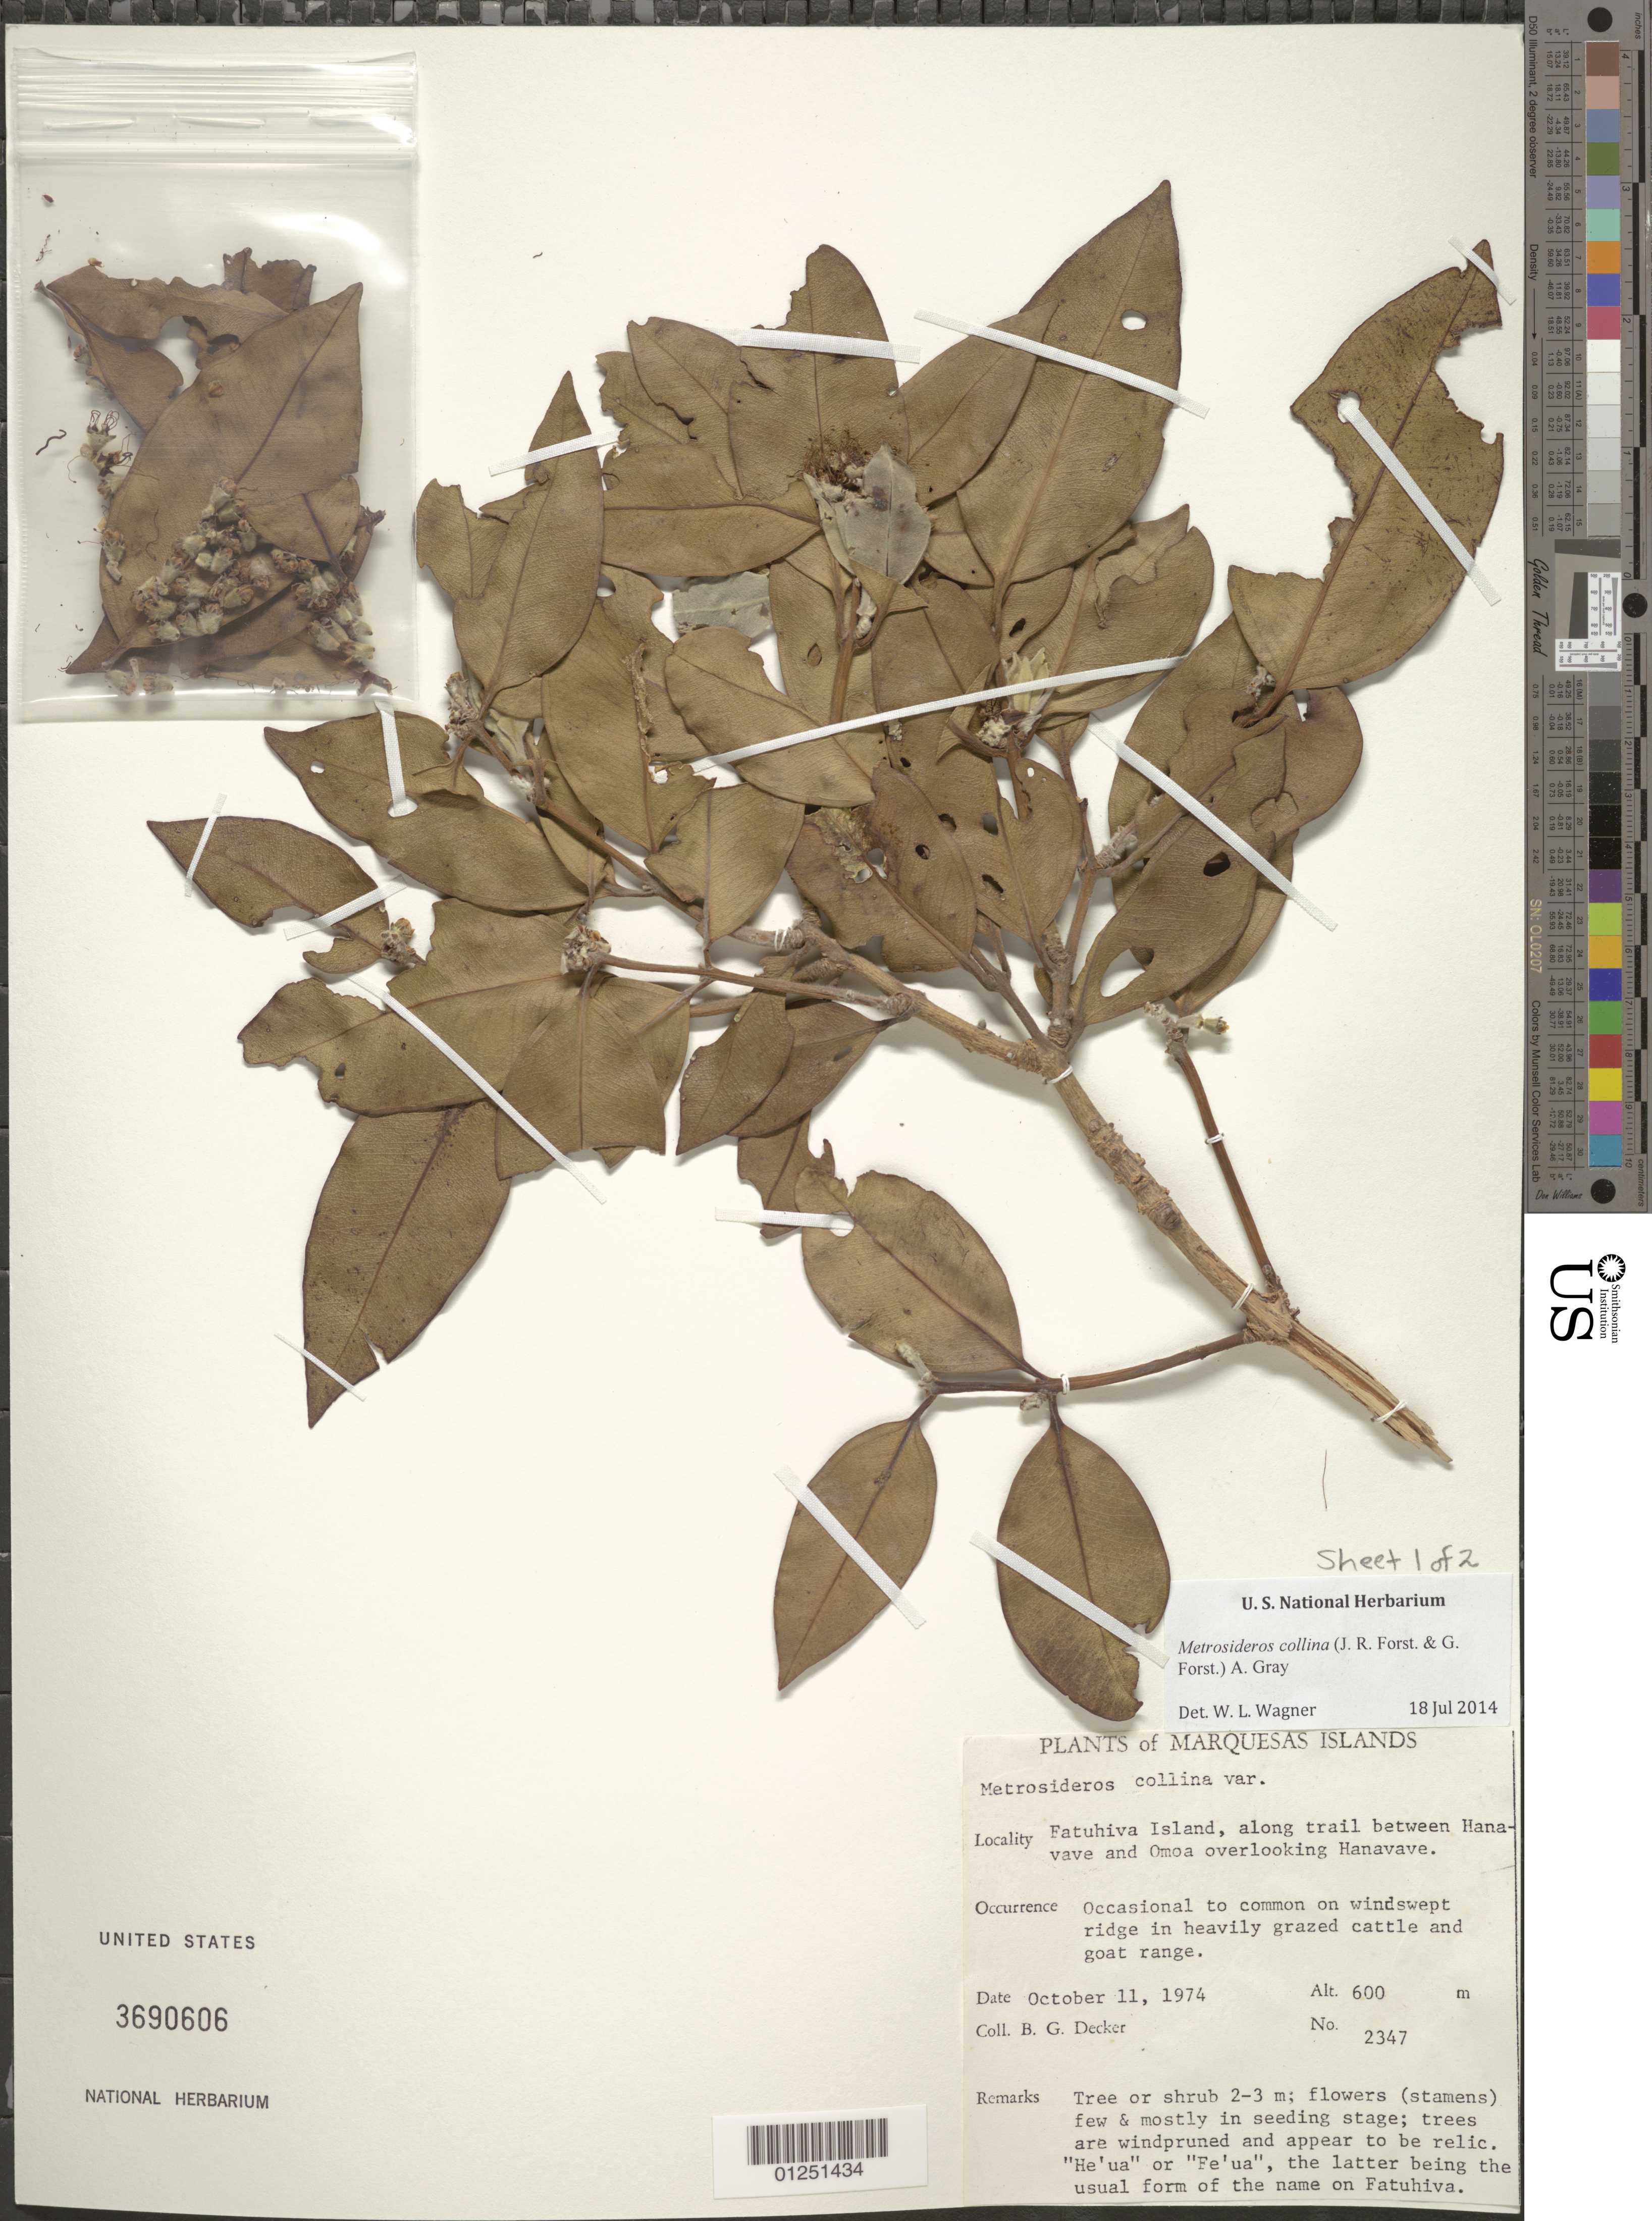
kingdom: Plantae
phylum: Tracheophyta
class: Magnoliopsida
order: Myrtales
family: Myrtaceae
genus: Metrosideros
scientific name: Metrosideros collina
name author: (J.R. Forst. & G. Forst.) A. Gray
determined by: Wagner, W. L., (BOT), Smithsonian Institution - National Museum of Natural History (UNITED STATES)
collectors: B. G. Decker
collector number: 2347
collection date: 1974-10-11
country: French Polynesia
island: Fatu Hiva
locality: trail betrween Hanavave and 'Omo'a overlooking Hanavave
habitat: windswept ridge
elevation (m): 600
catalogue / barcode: US 3690606